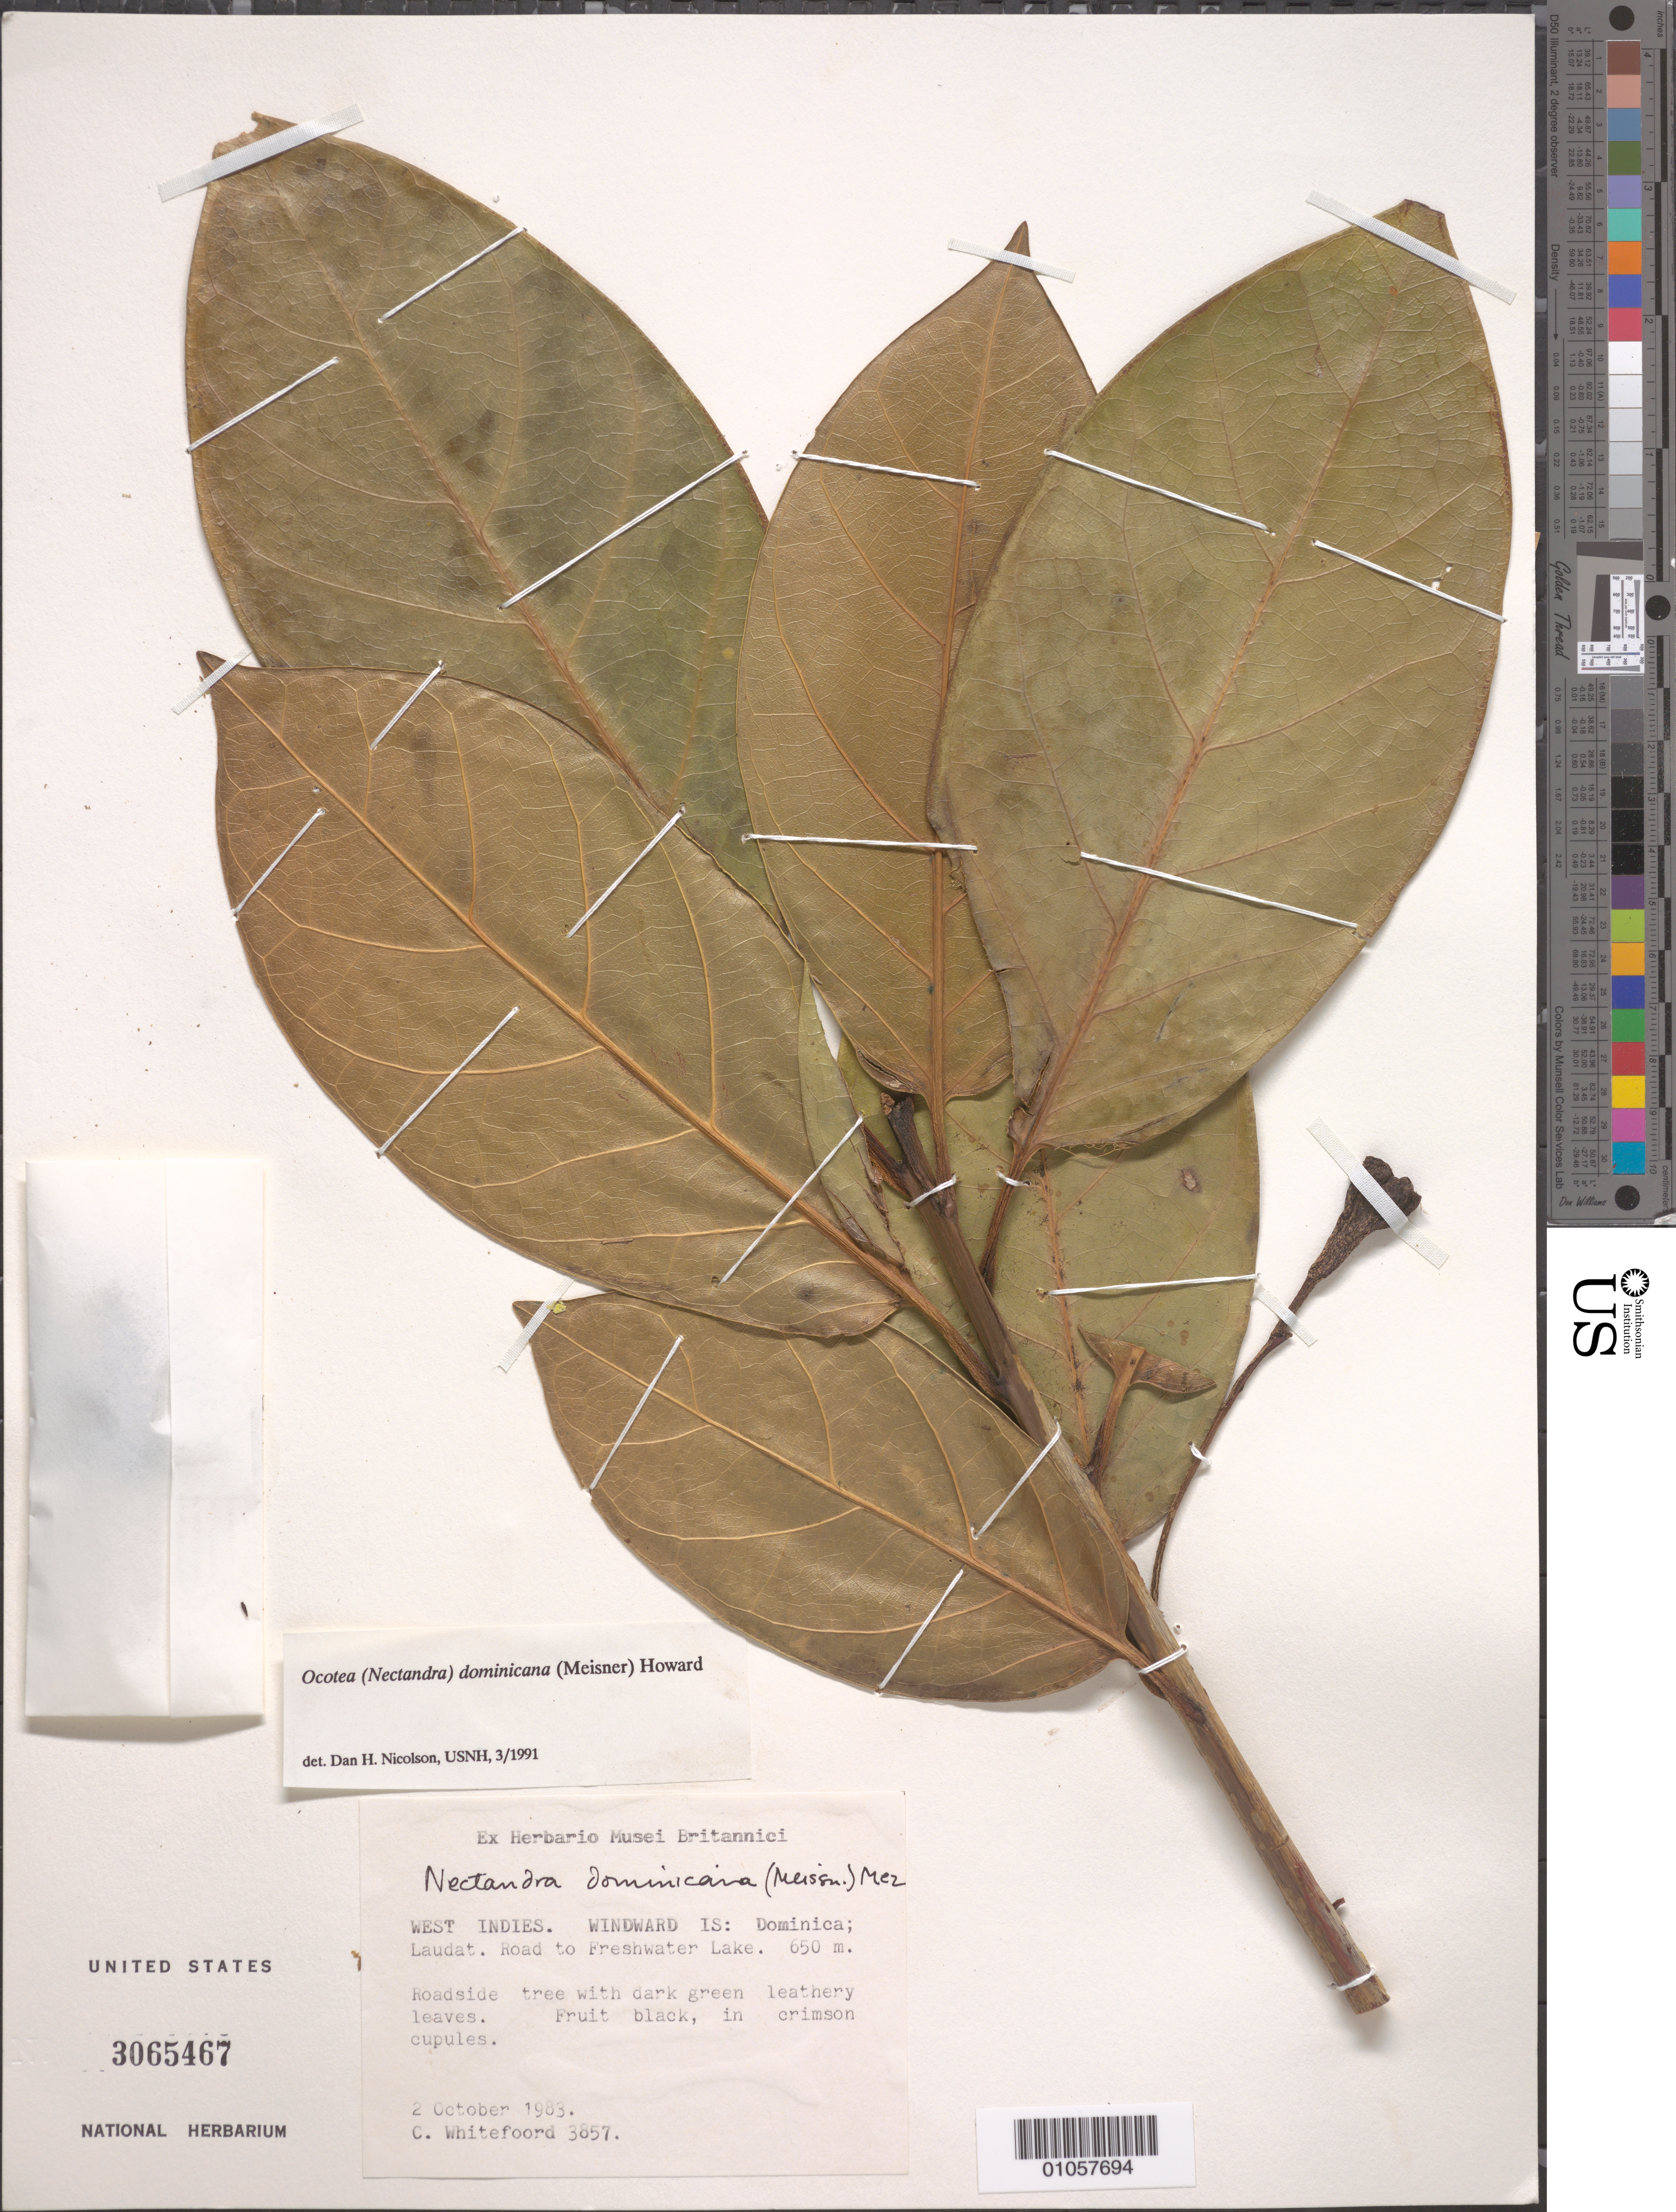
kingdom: Plantae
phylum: Tracheophyta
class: Magnoliopsida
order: Laurales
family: Lauraceae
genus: Ocotea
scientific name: Ocotea dominicana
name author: (Meisn.) R.A. Howard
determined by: Nicolson, Dan H.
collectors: C. Whitefoord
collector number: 3857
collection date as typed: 02 Oct 1983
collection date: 1983-10-02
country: Dominica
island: Dominica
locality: Laudat, road to Freshwater Lake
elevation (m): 650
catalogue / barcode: US 3065467